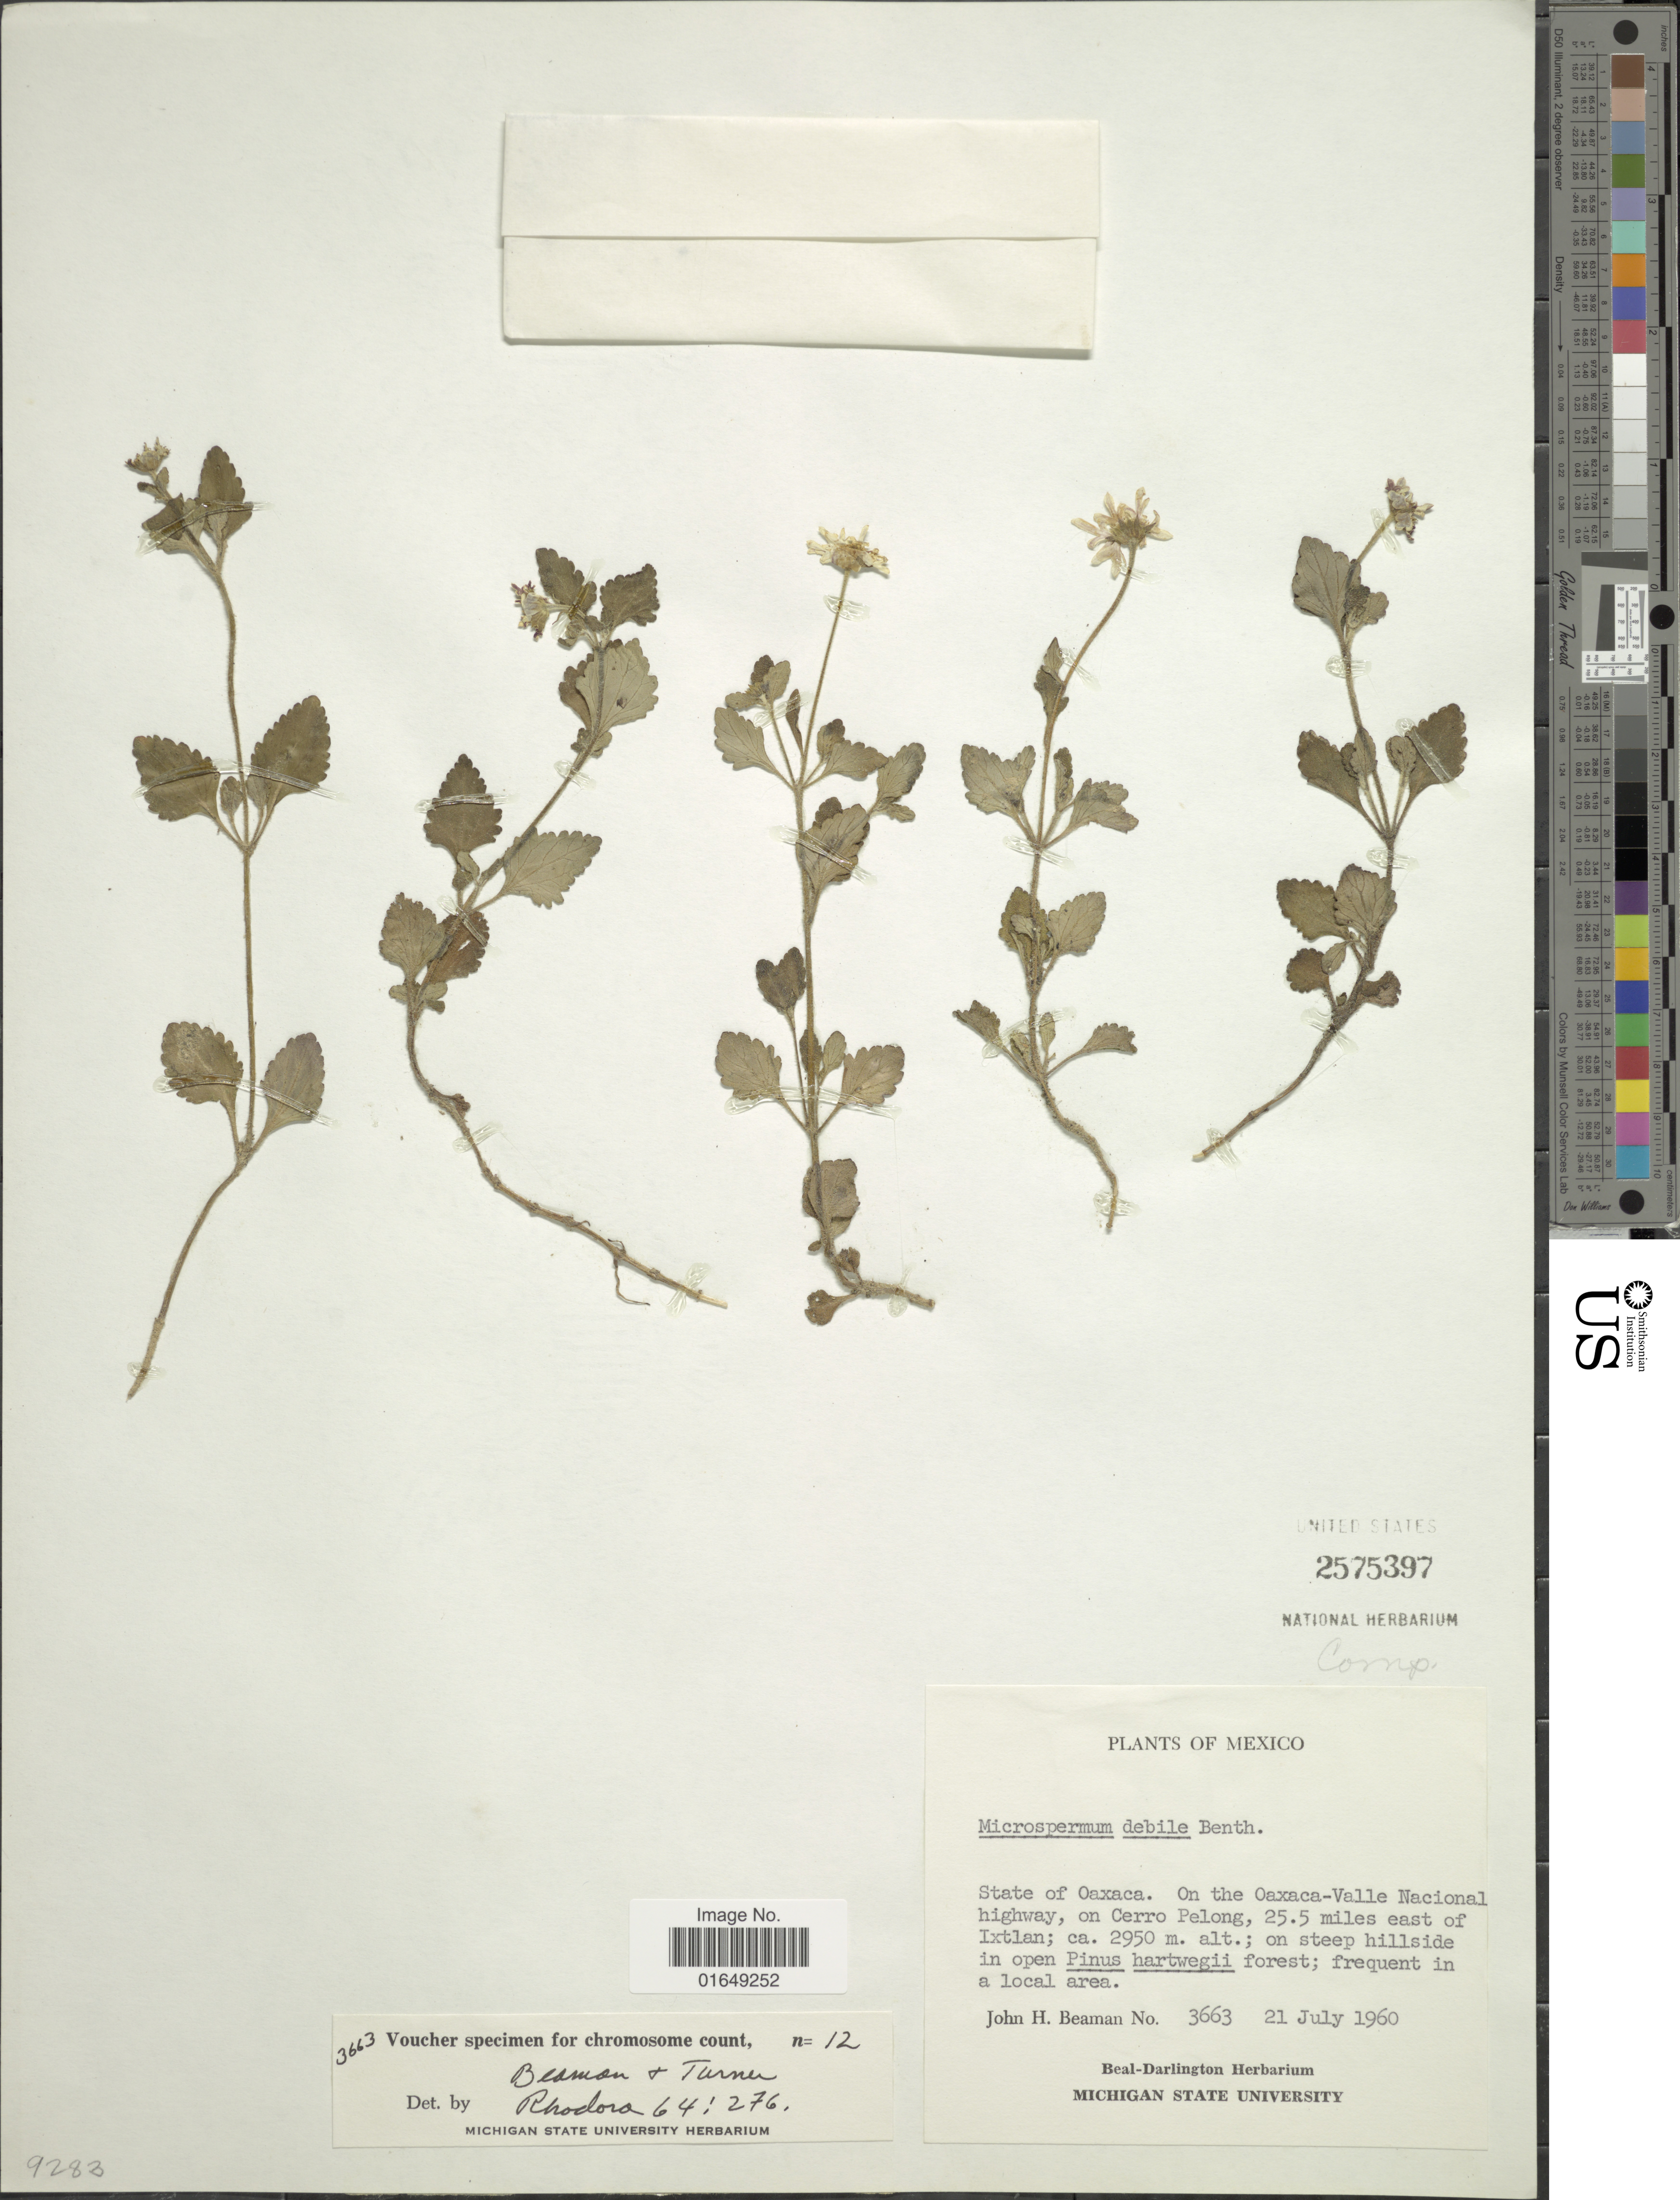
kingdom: Plantae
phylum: Tracheophyta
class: Magnoliopsida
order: Asterales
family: Asteraceae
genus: Microspermum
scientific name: Microspermum debile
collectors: J. H. Beaman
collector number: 3663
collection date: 1960-07-21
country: Mexico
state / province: Oaxaca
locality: On the Oaxaca-Valle Nacional highway, on Cerro Pelong, 25.5 miles east of Ixtlan, on steep hillside.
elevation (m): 2950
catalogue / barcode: US 2575397